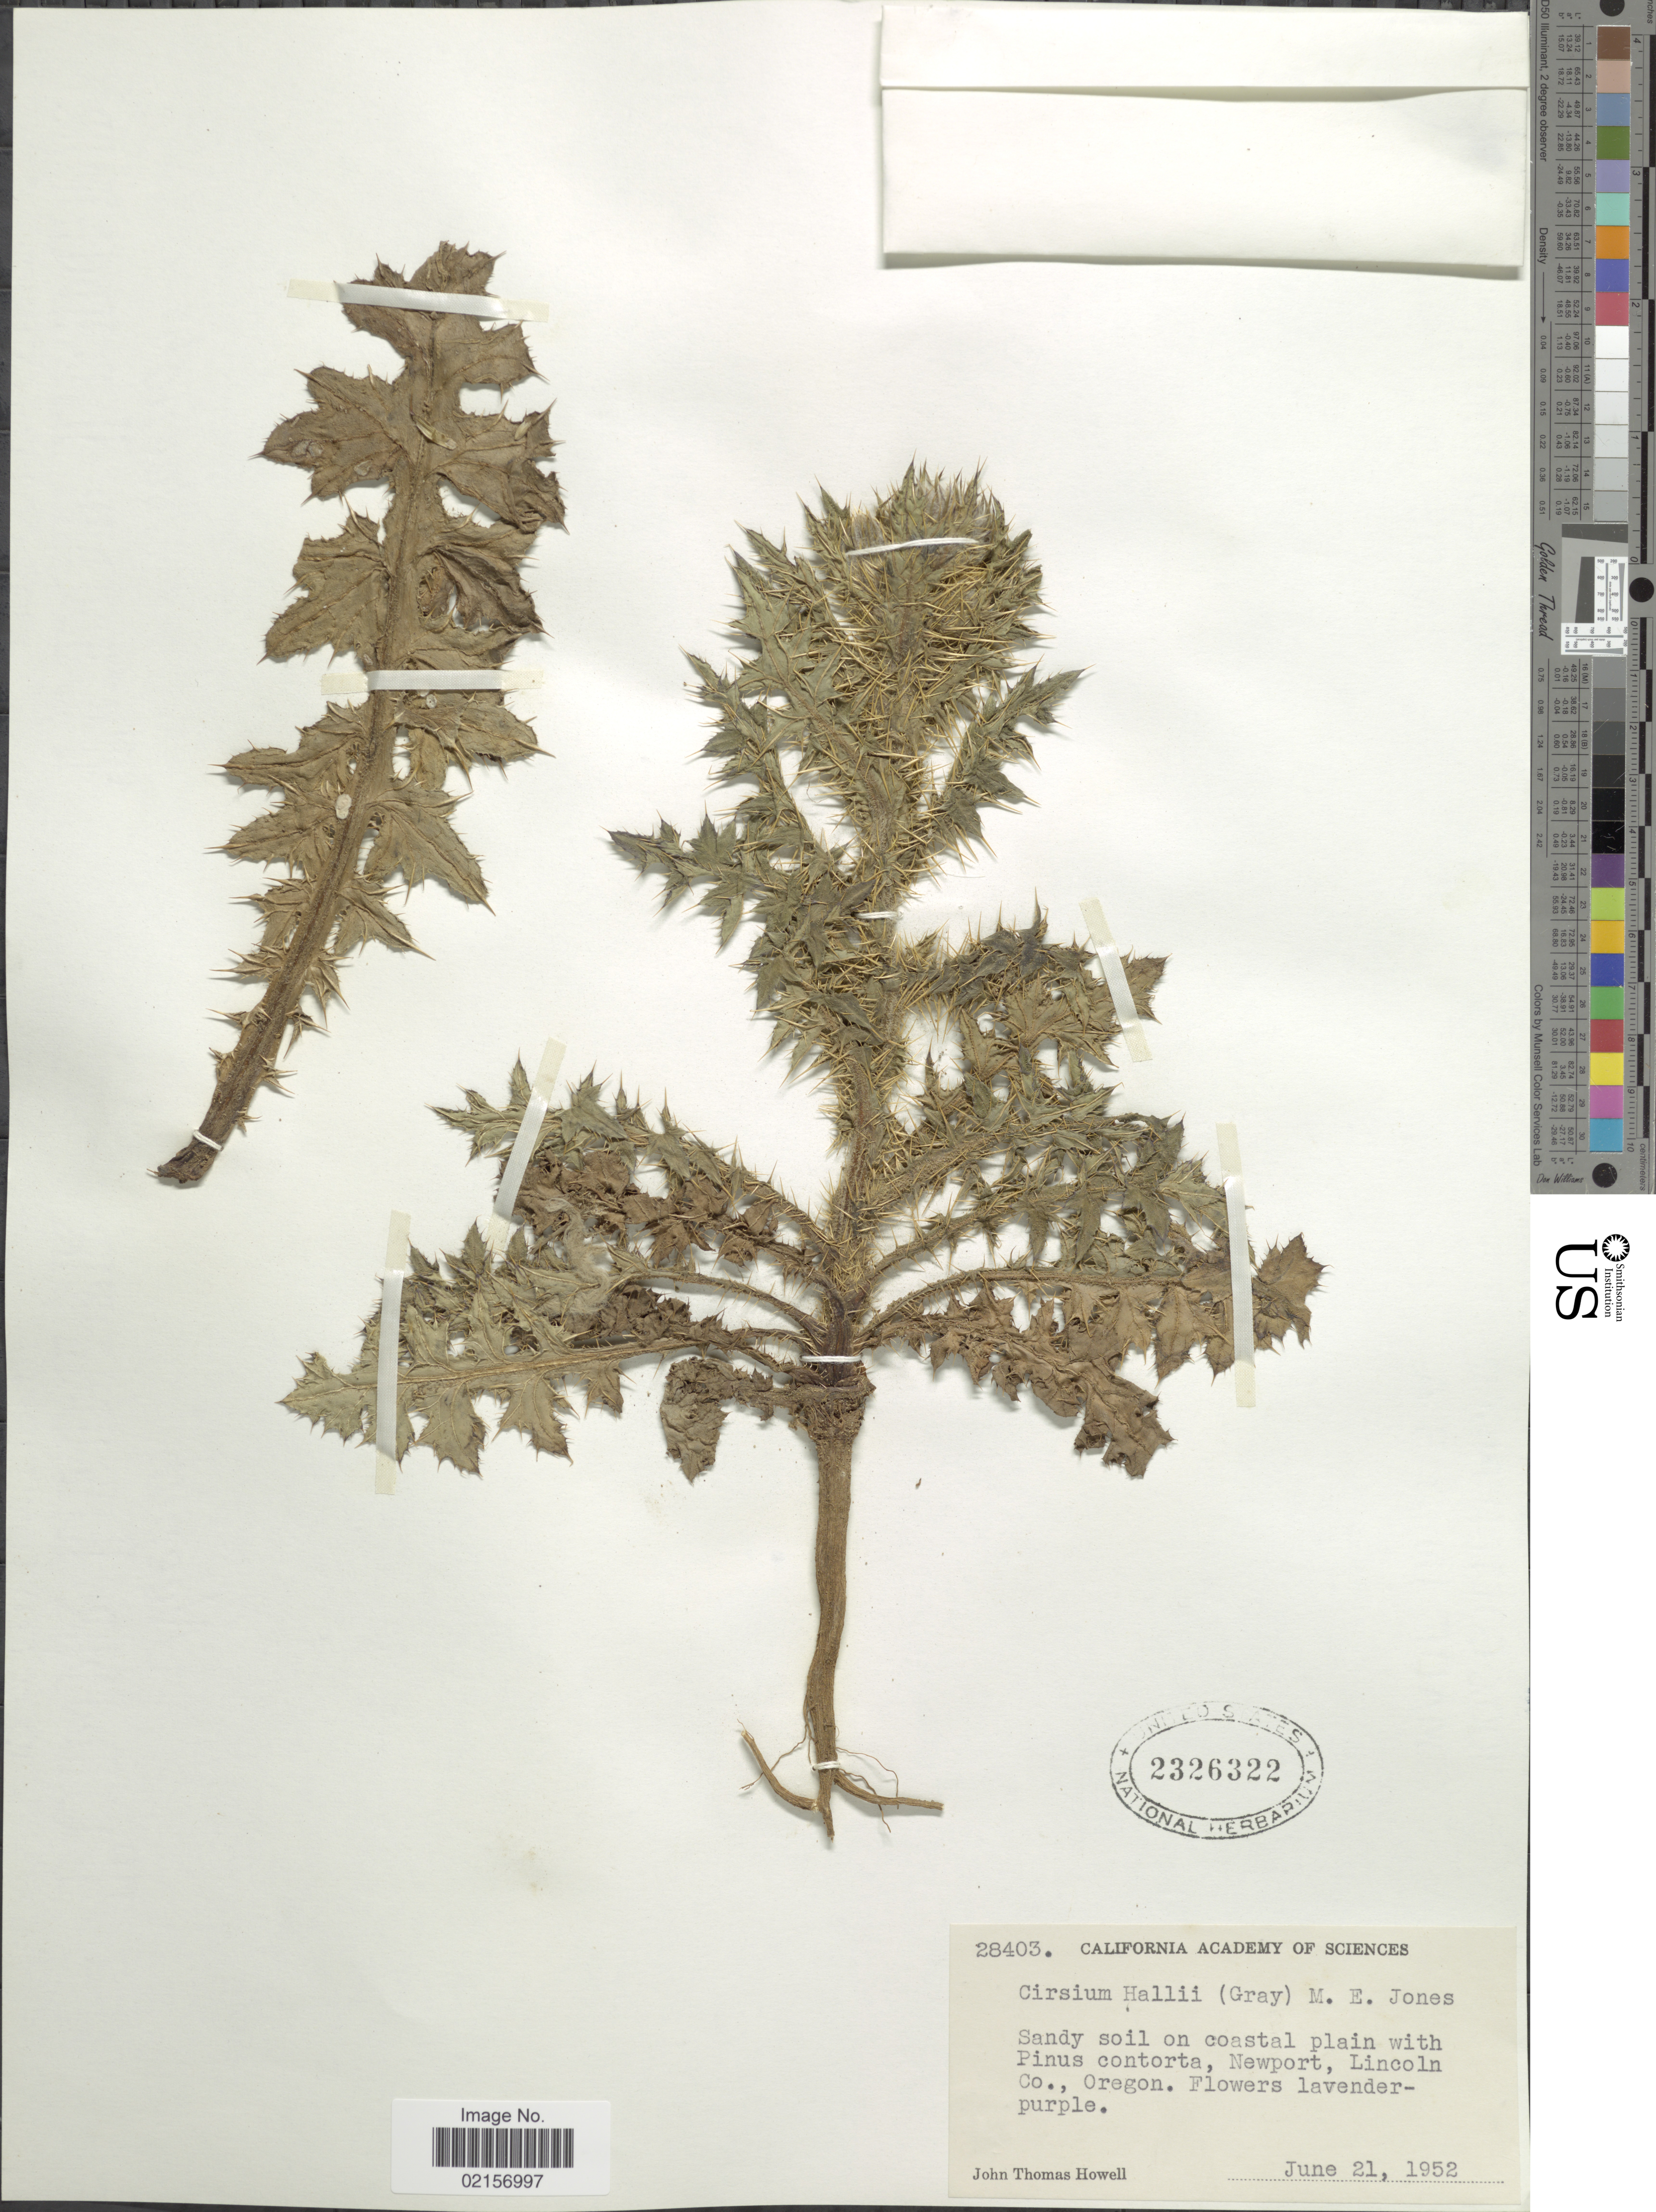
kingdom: Plantae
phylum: Tracheophyta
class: Magnoliopsida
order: Asterales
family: Asteraceae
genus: Cirsium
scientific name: Cirsium edule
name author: Nutt.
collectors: J. T. Howell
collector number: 28403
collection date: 1952-06-21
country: United States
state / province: Oregon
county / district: Lincoln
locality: Sandy soil on coastal plain with Pinus contorta, Newport, Lincoln Co.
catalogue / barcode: US 2326322